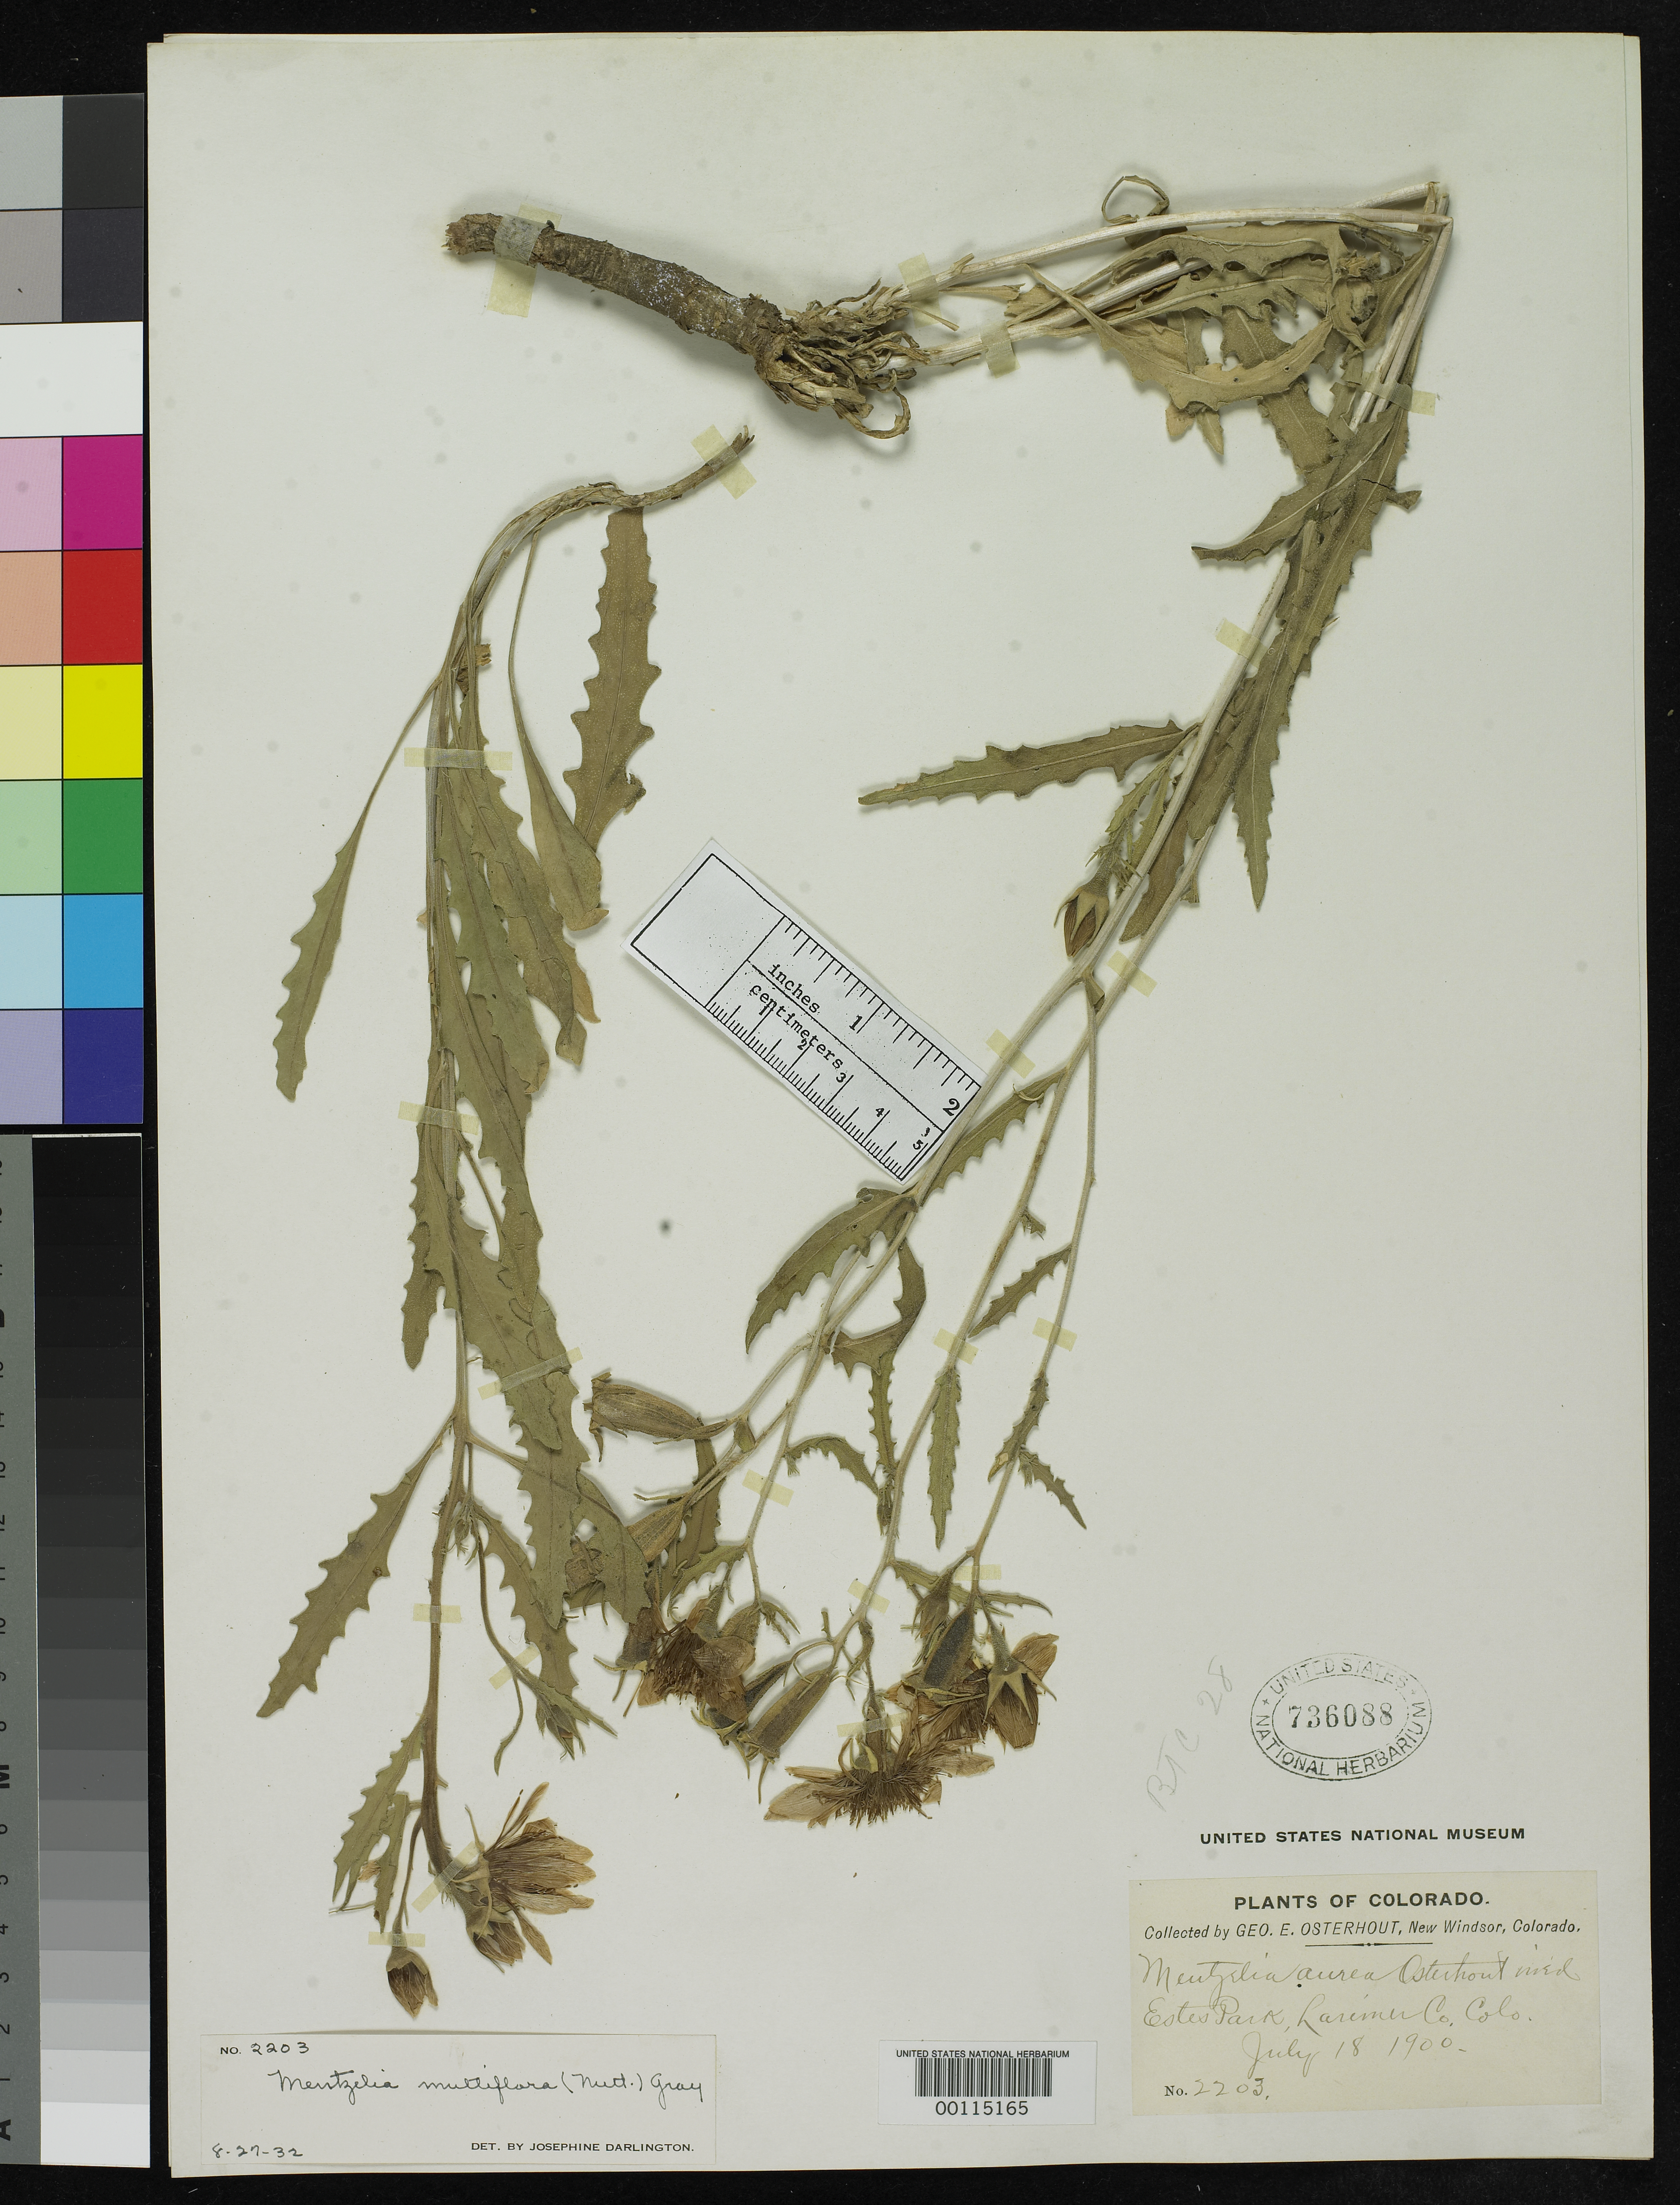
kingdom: Plantae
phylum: Tracheophyta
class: Magnoliopsida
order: Cornales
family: Loasaceae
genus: Mentzelia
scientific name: Mentzelia aurea Osterh., nom. illeg.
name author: Osterh.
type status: Isotype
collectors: G. E. Osterhout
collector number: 2203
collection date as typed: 18 Jul 1900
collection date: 1900-07-18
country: United States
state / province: Colorado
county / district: Larimer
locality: Estes Park, Larimer Co.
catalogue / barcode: US 736088